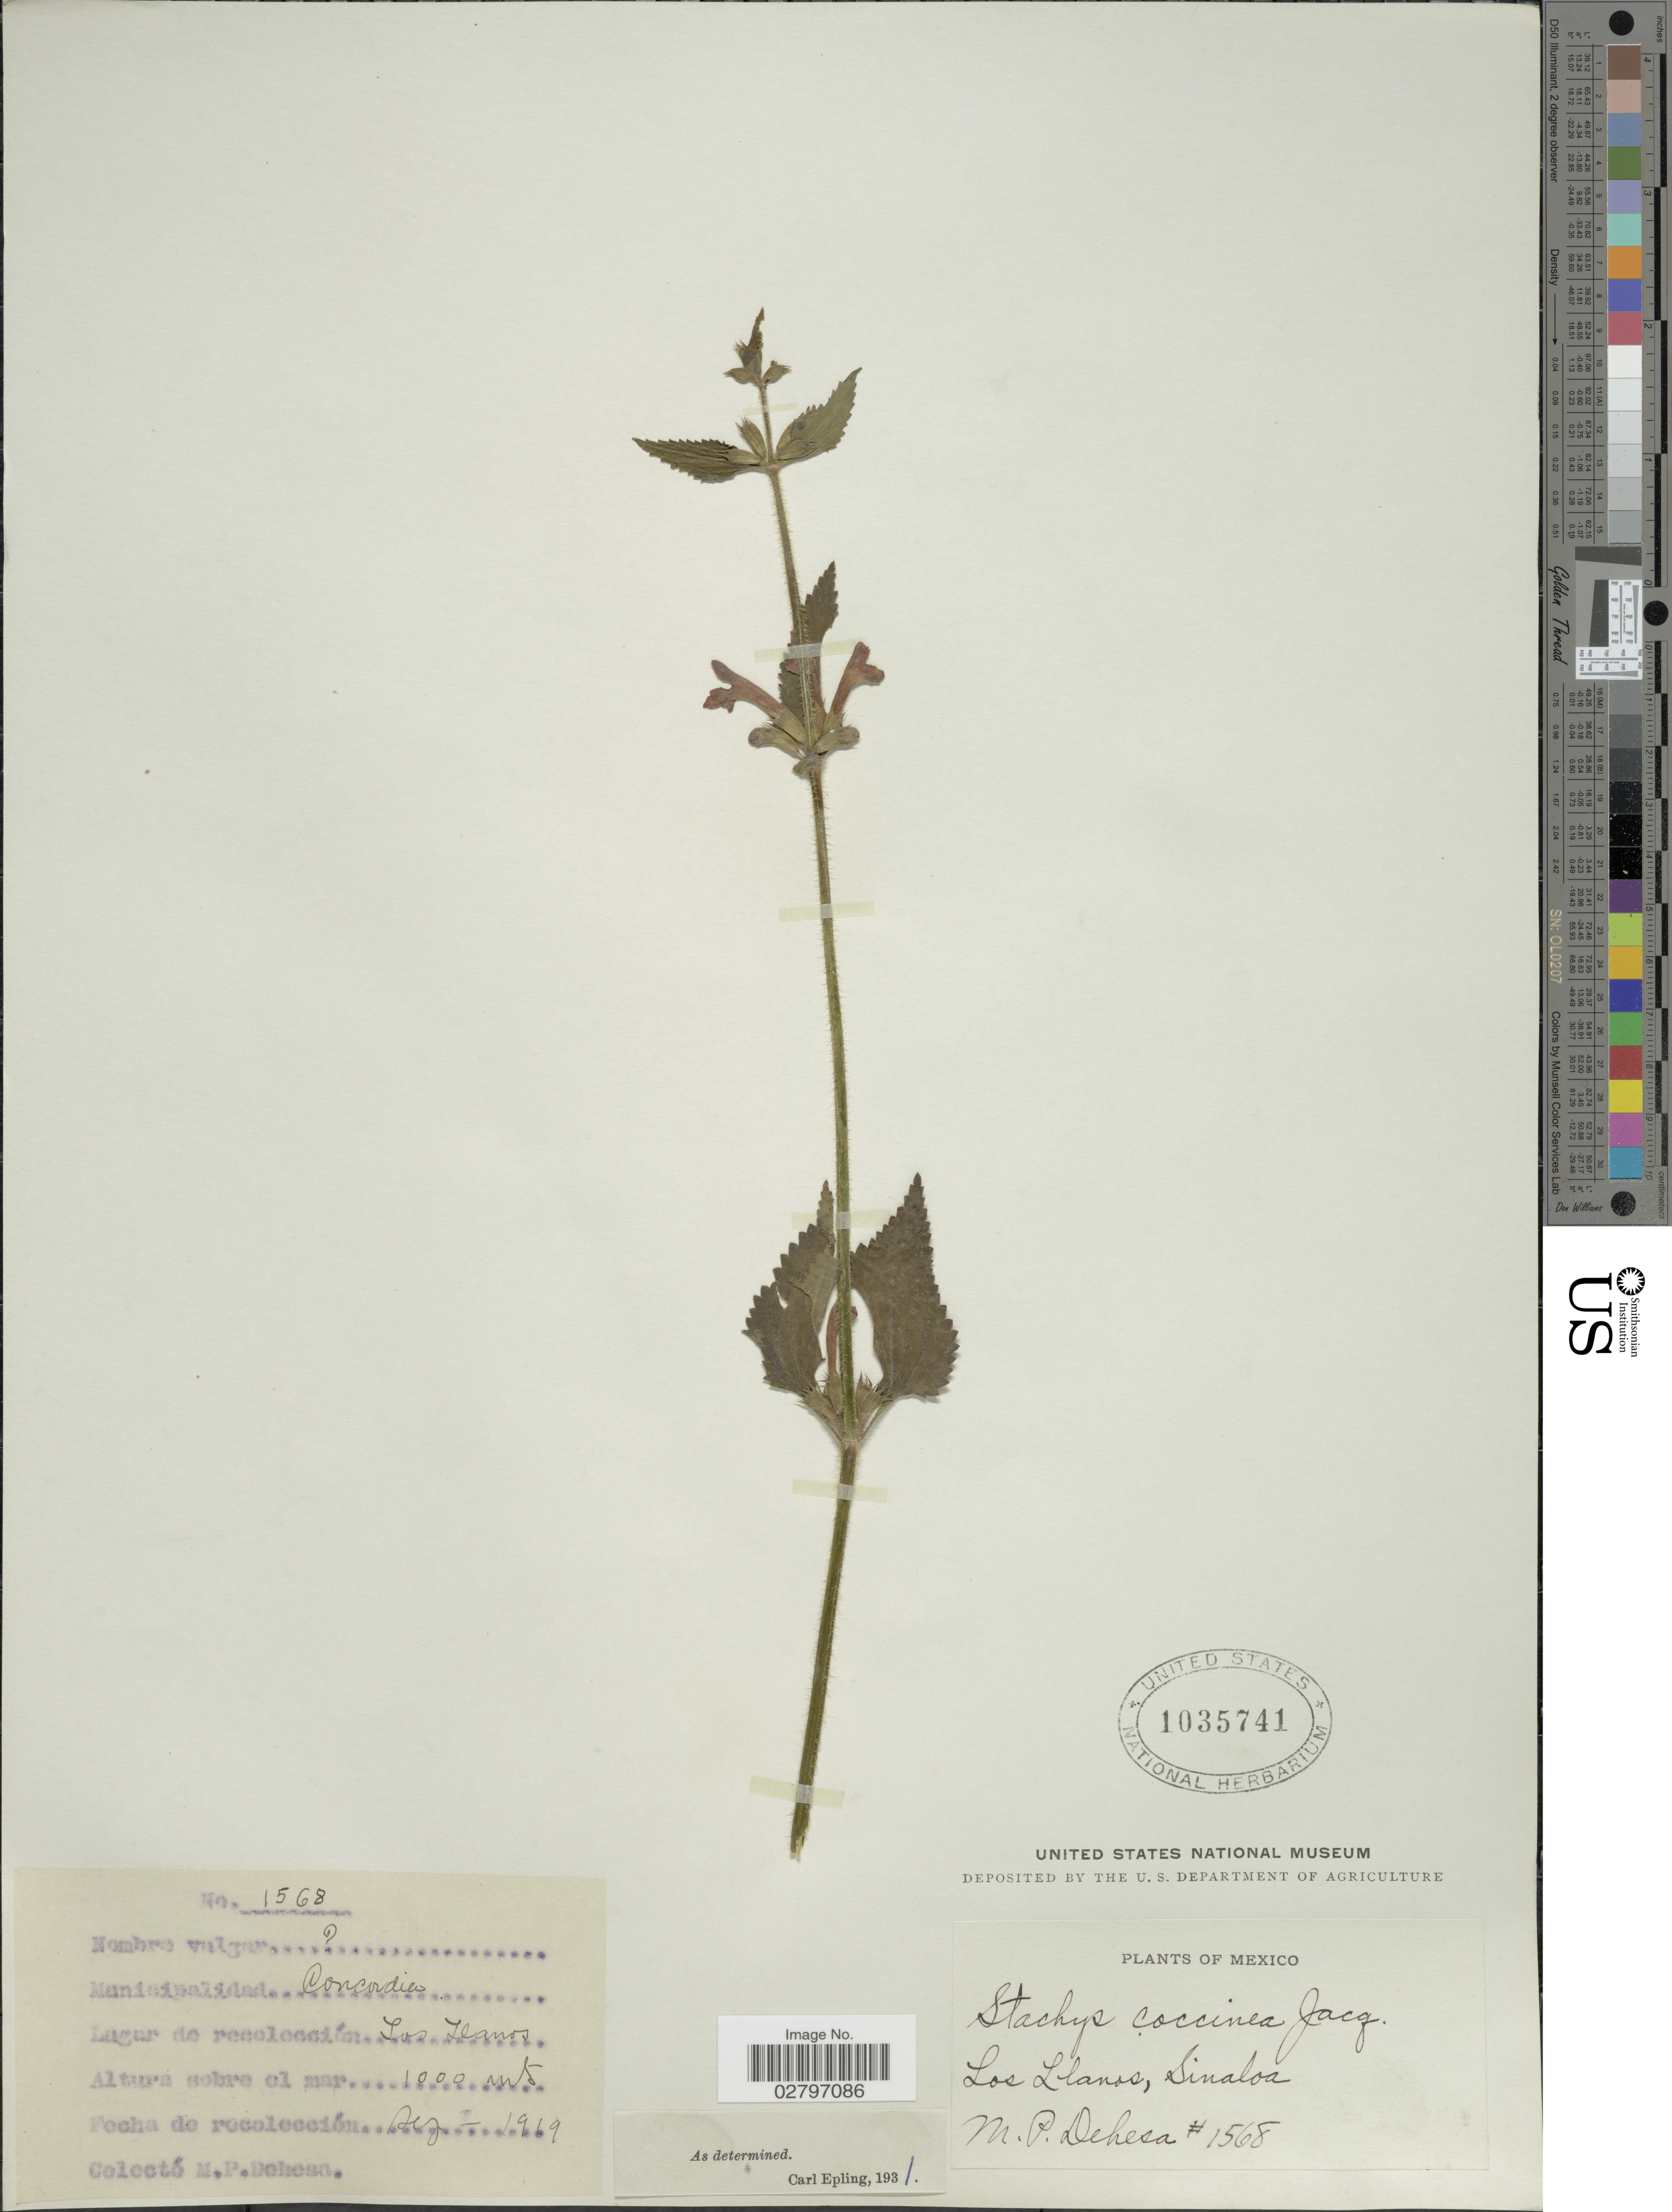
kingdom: Plantae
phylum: Tracheophyta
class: Magnoliopsida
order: Lamiales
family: Lamiaceae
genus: Stachys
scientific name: Stachys coccinea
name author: Ortega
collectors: M. Dehesa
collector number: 1568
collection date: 1919-12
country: Mexico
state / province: Sinaloa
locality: Los Llanos.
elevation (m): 1000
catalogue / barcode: US 1035741